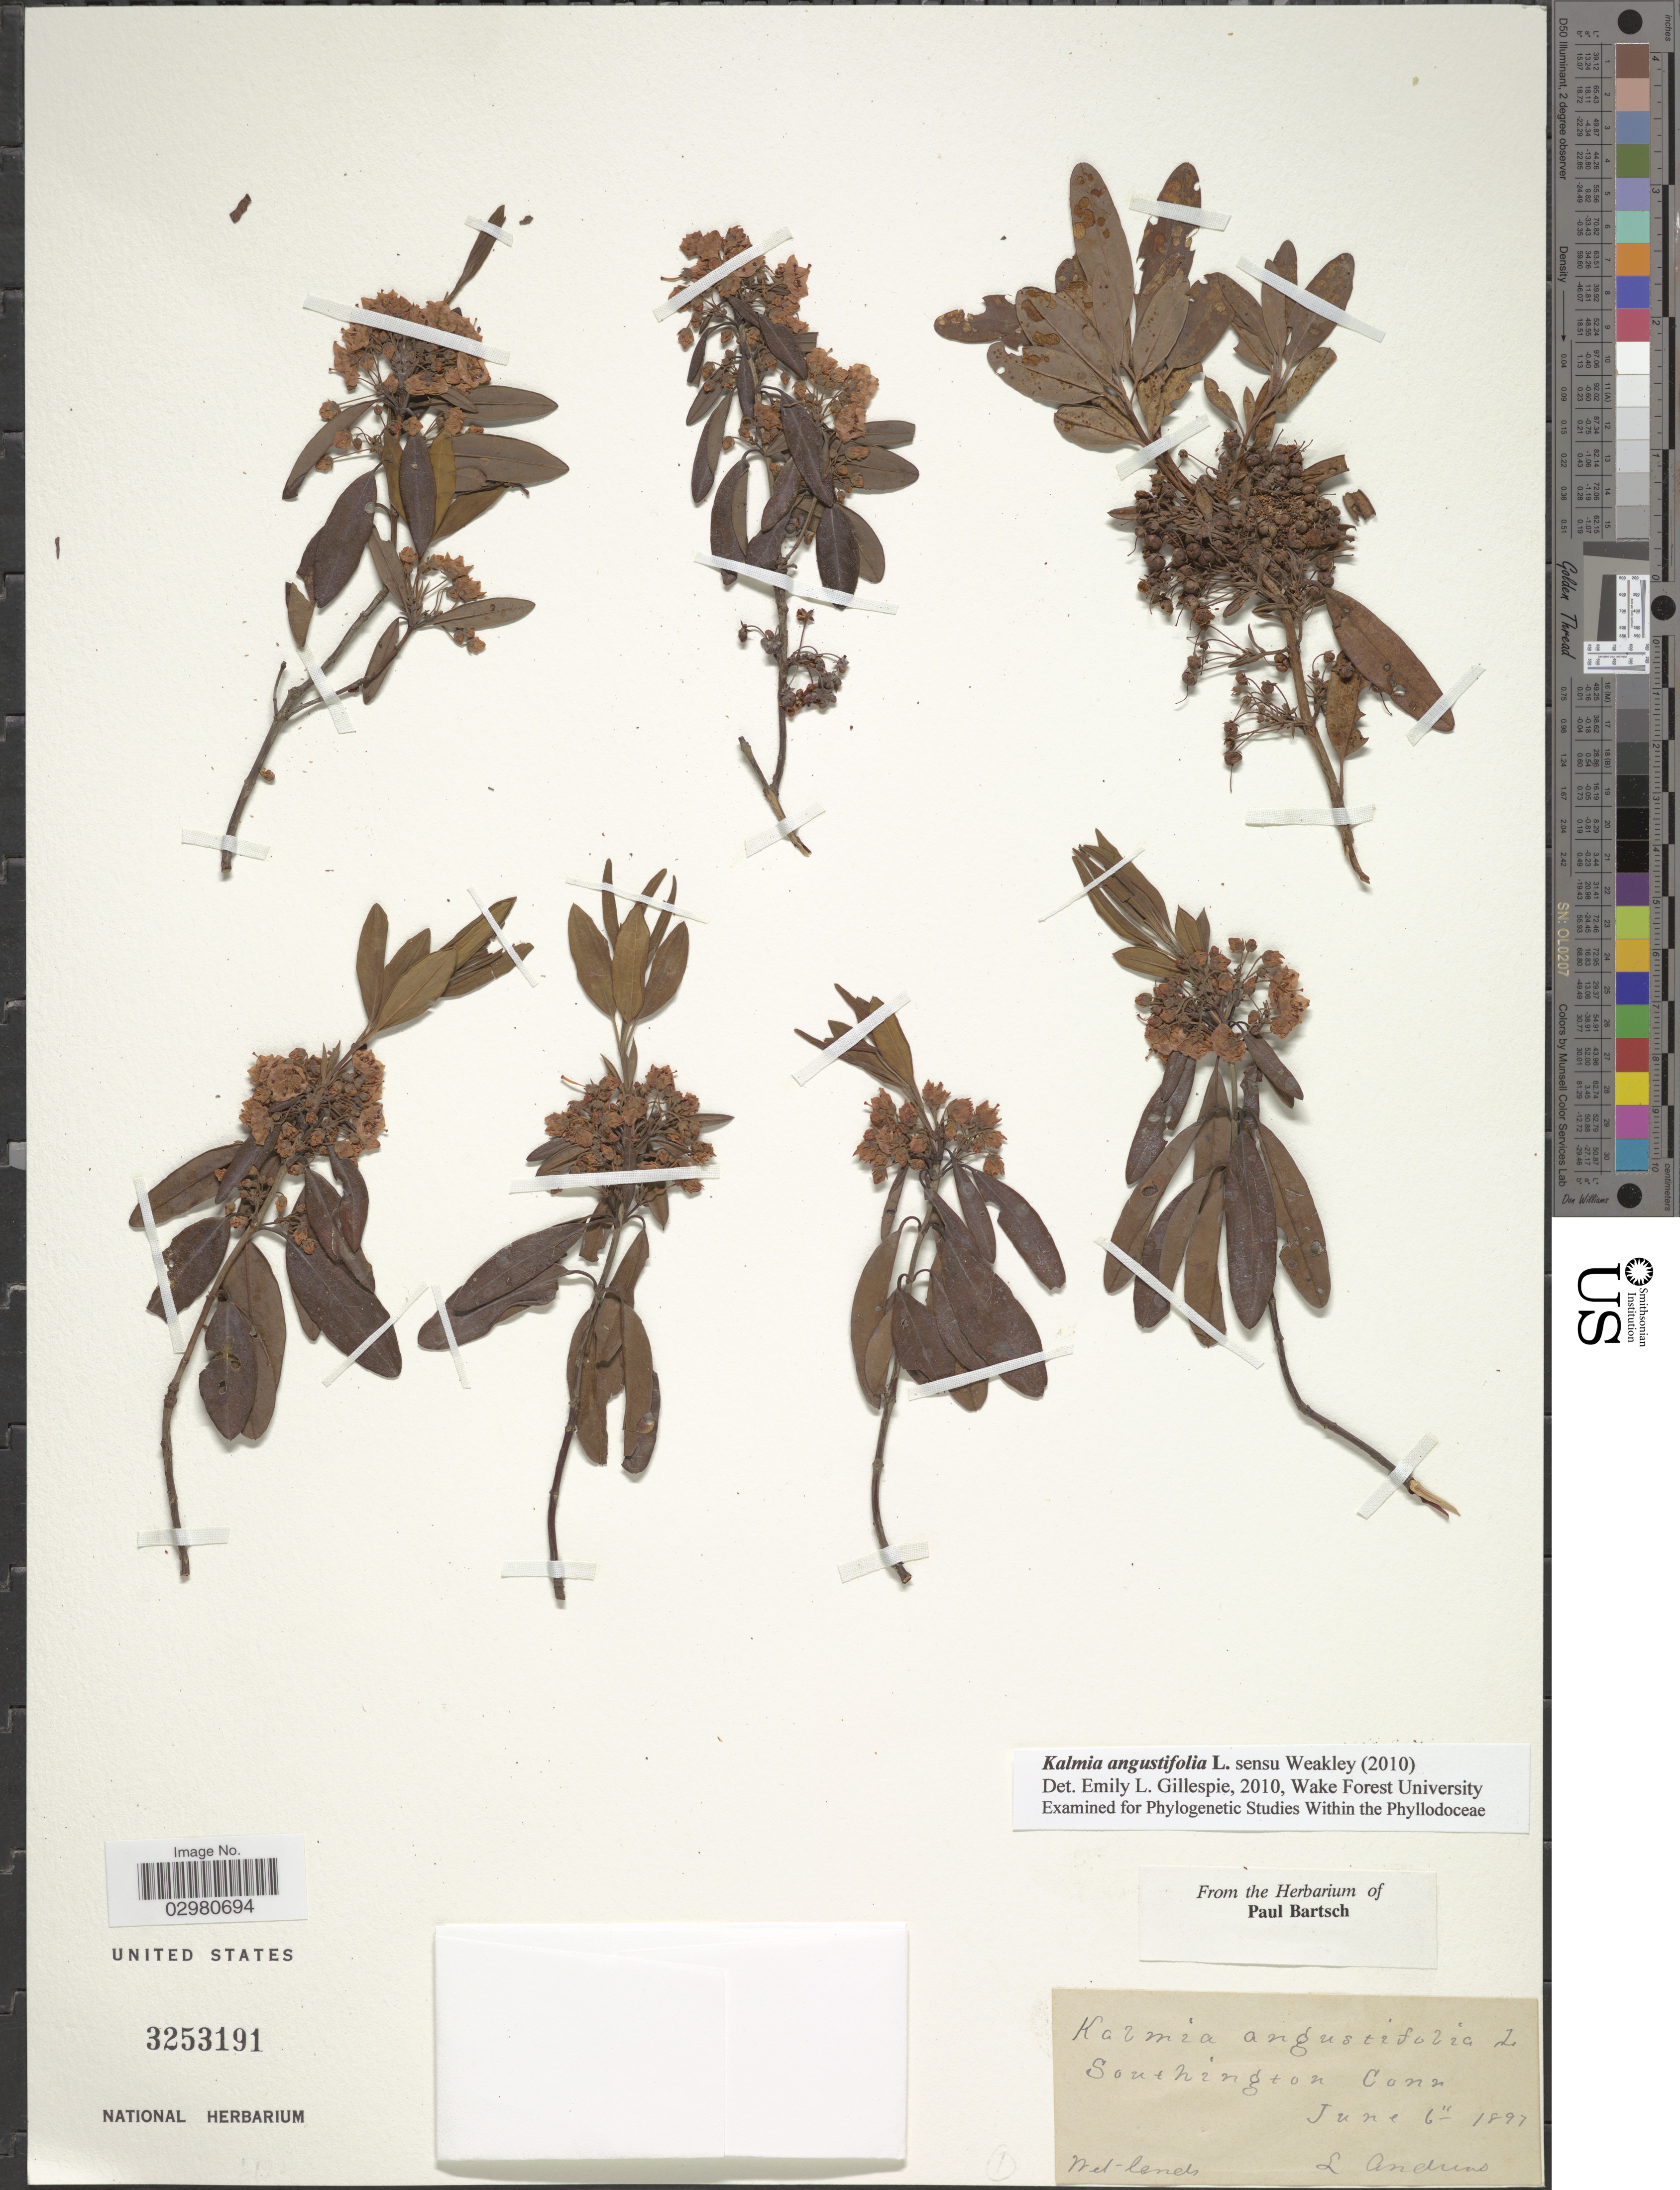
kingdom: Plantae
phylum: Tracheophyta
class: Magnoliopsida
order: Ericales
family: Ericaceae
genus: Kalmia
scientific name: Kalmia angustifolia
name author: L.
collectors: L. Andrews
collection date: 1897-06-06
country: United States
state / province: Connecticut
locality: Southington Conn.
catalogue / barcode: US 3253191